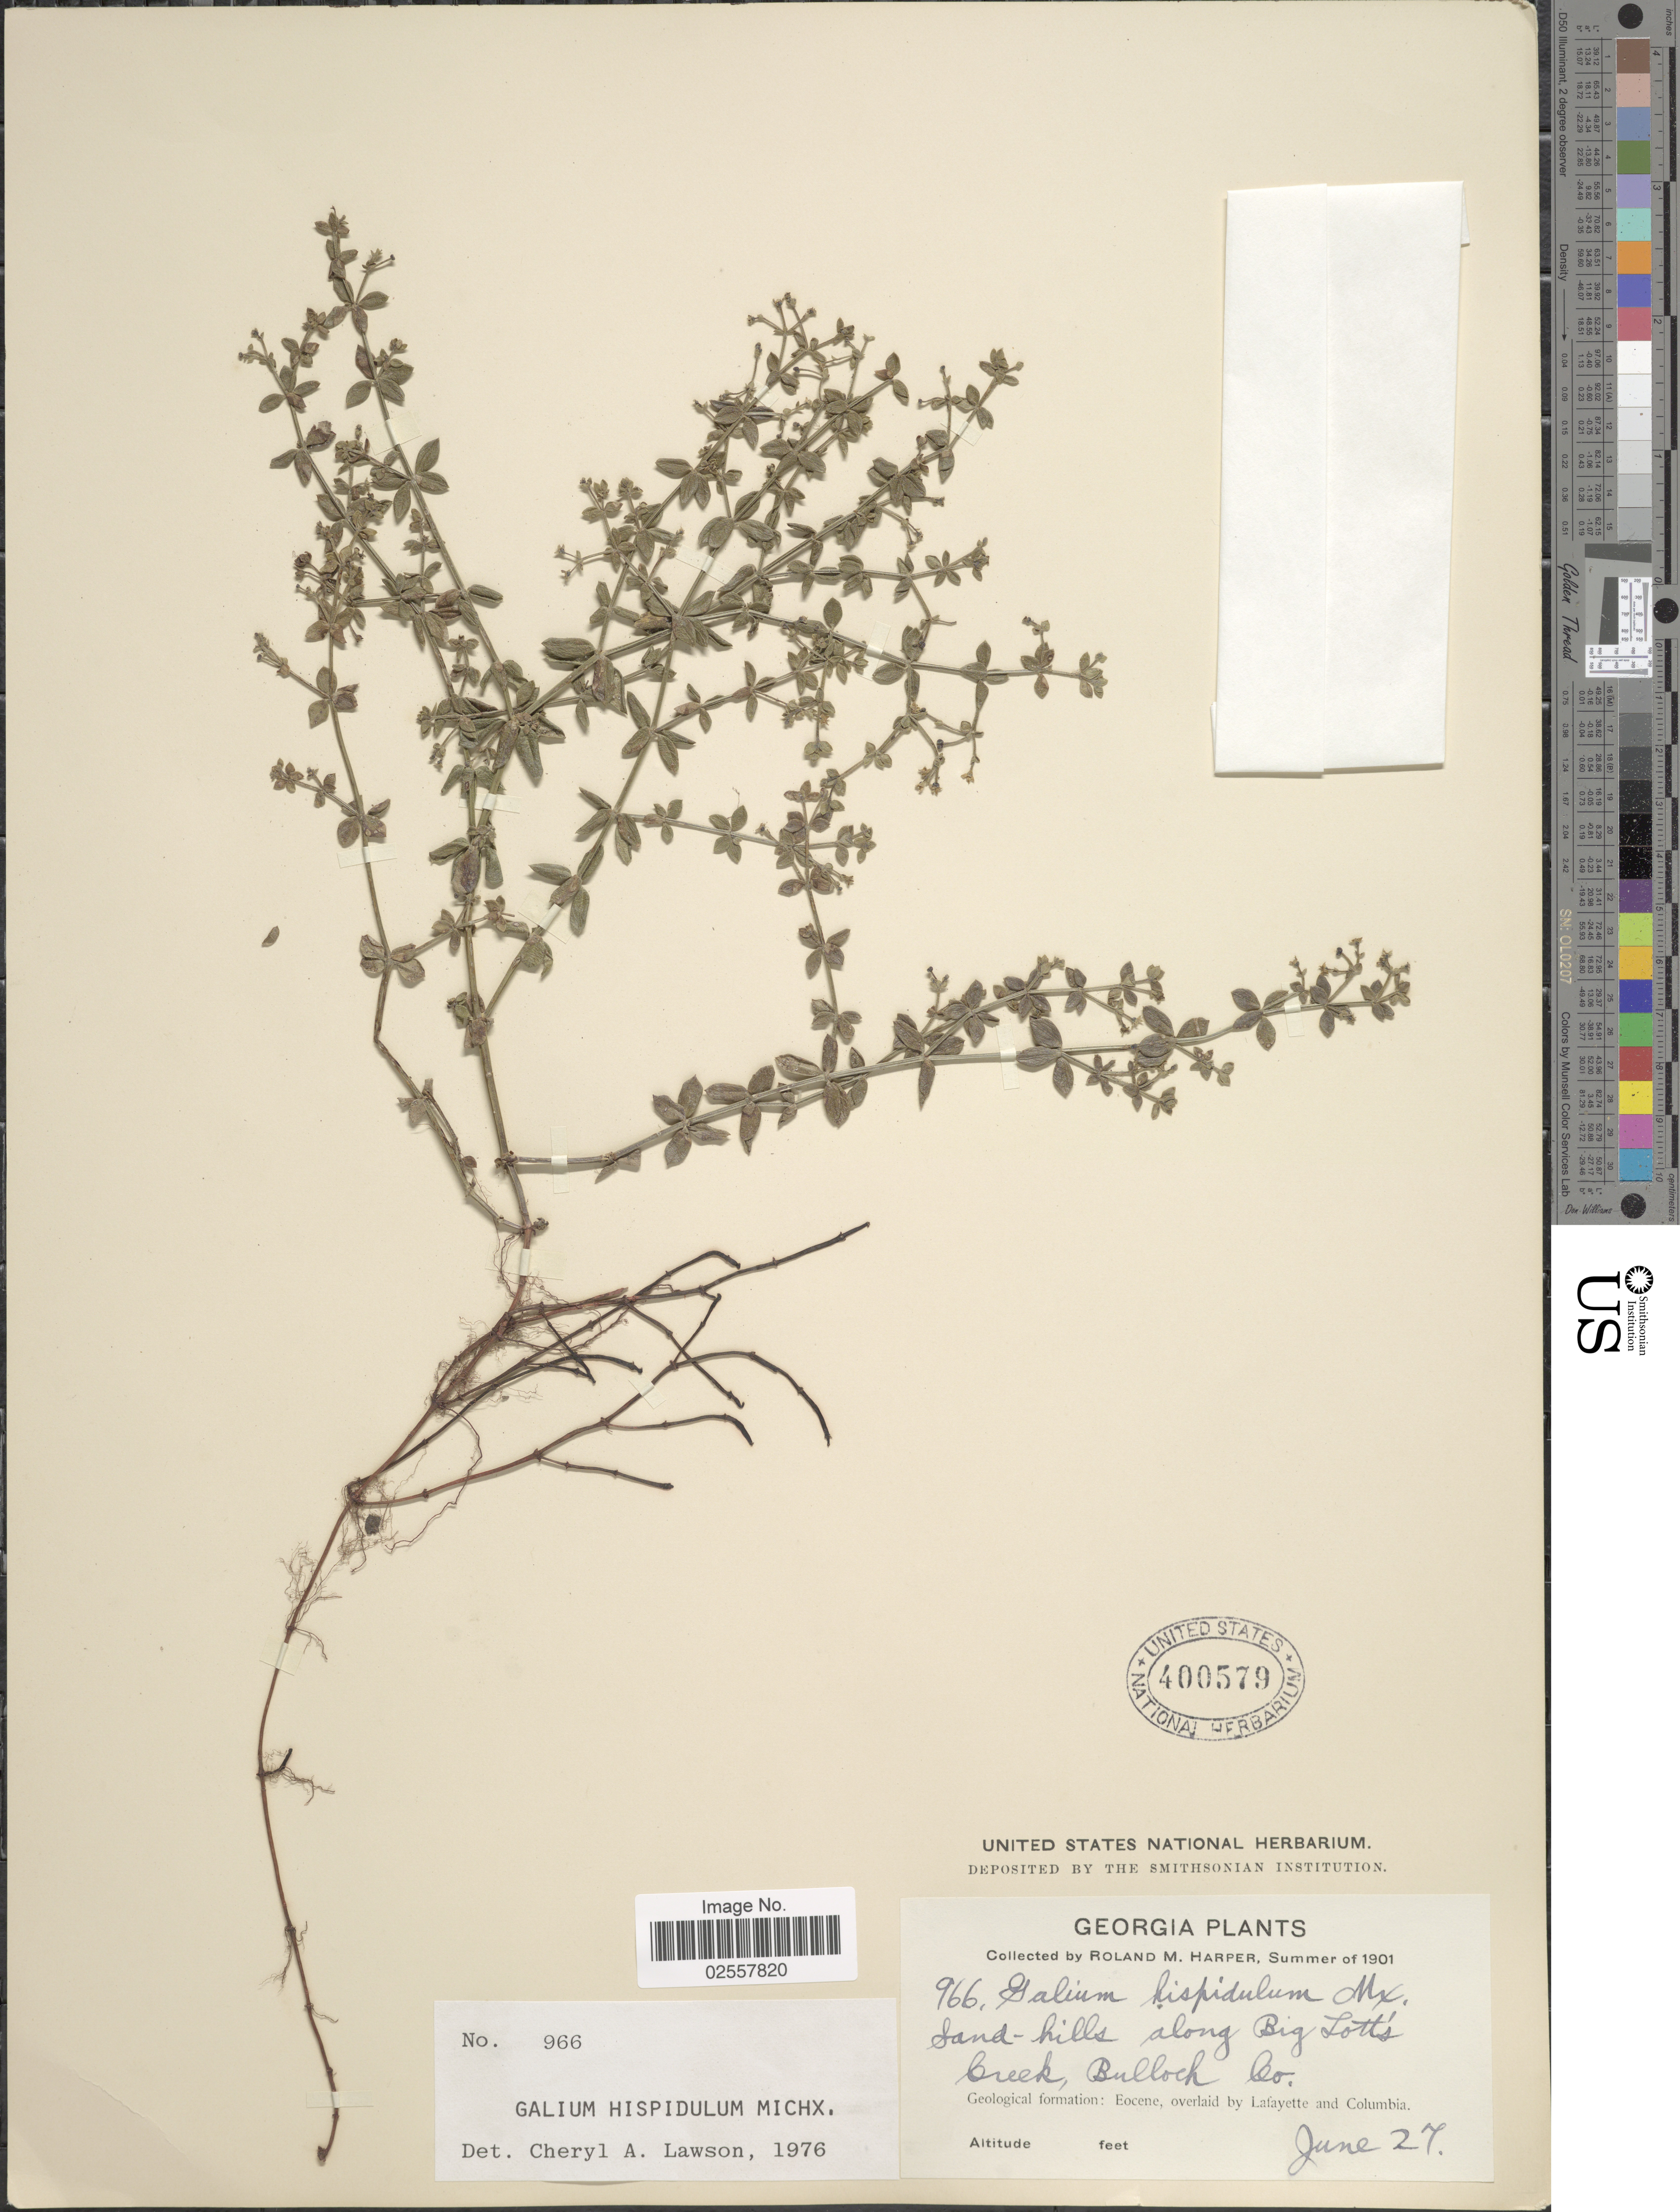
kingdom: Plantae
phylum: Tracheophyta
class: Magnoliopsida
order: Gentianales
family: Rubiaceae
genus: Galium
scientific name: Galium hispidulum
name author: Michx.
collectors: R. M. Harper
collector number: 966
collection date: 1901-06-27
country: United States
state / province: Georgia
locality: Sand-hills along Big Lott's Creek, Bullock Co. Geological formation: Eocene, overlaid by Lafayette and Colombia.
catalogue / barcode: US 400579